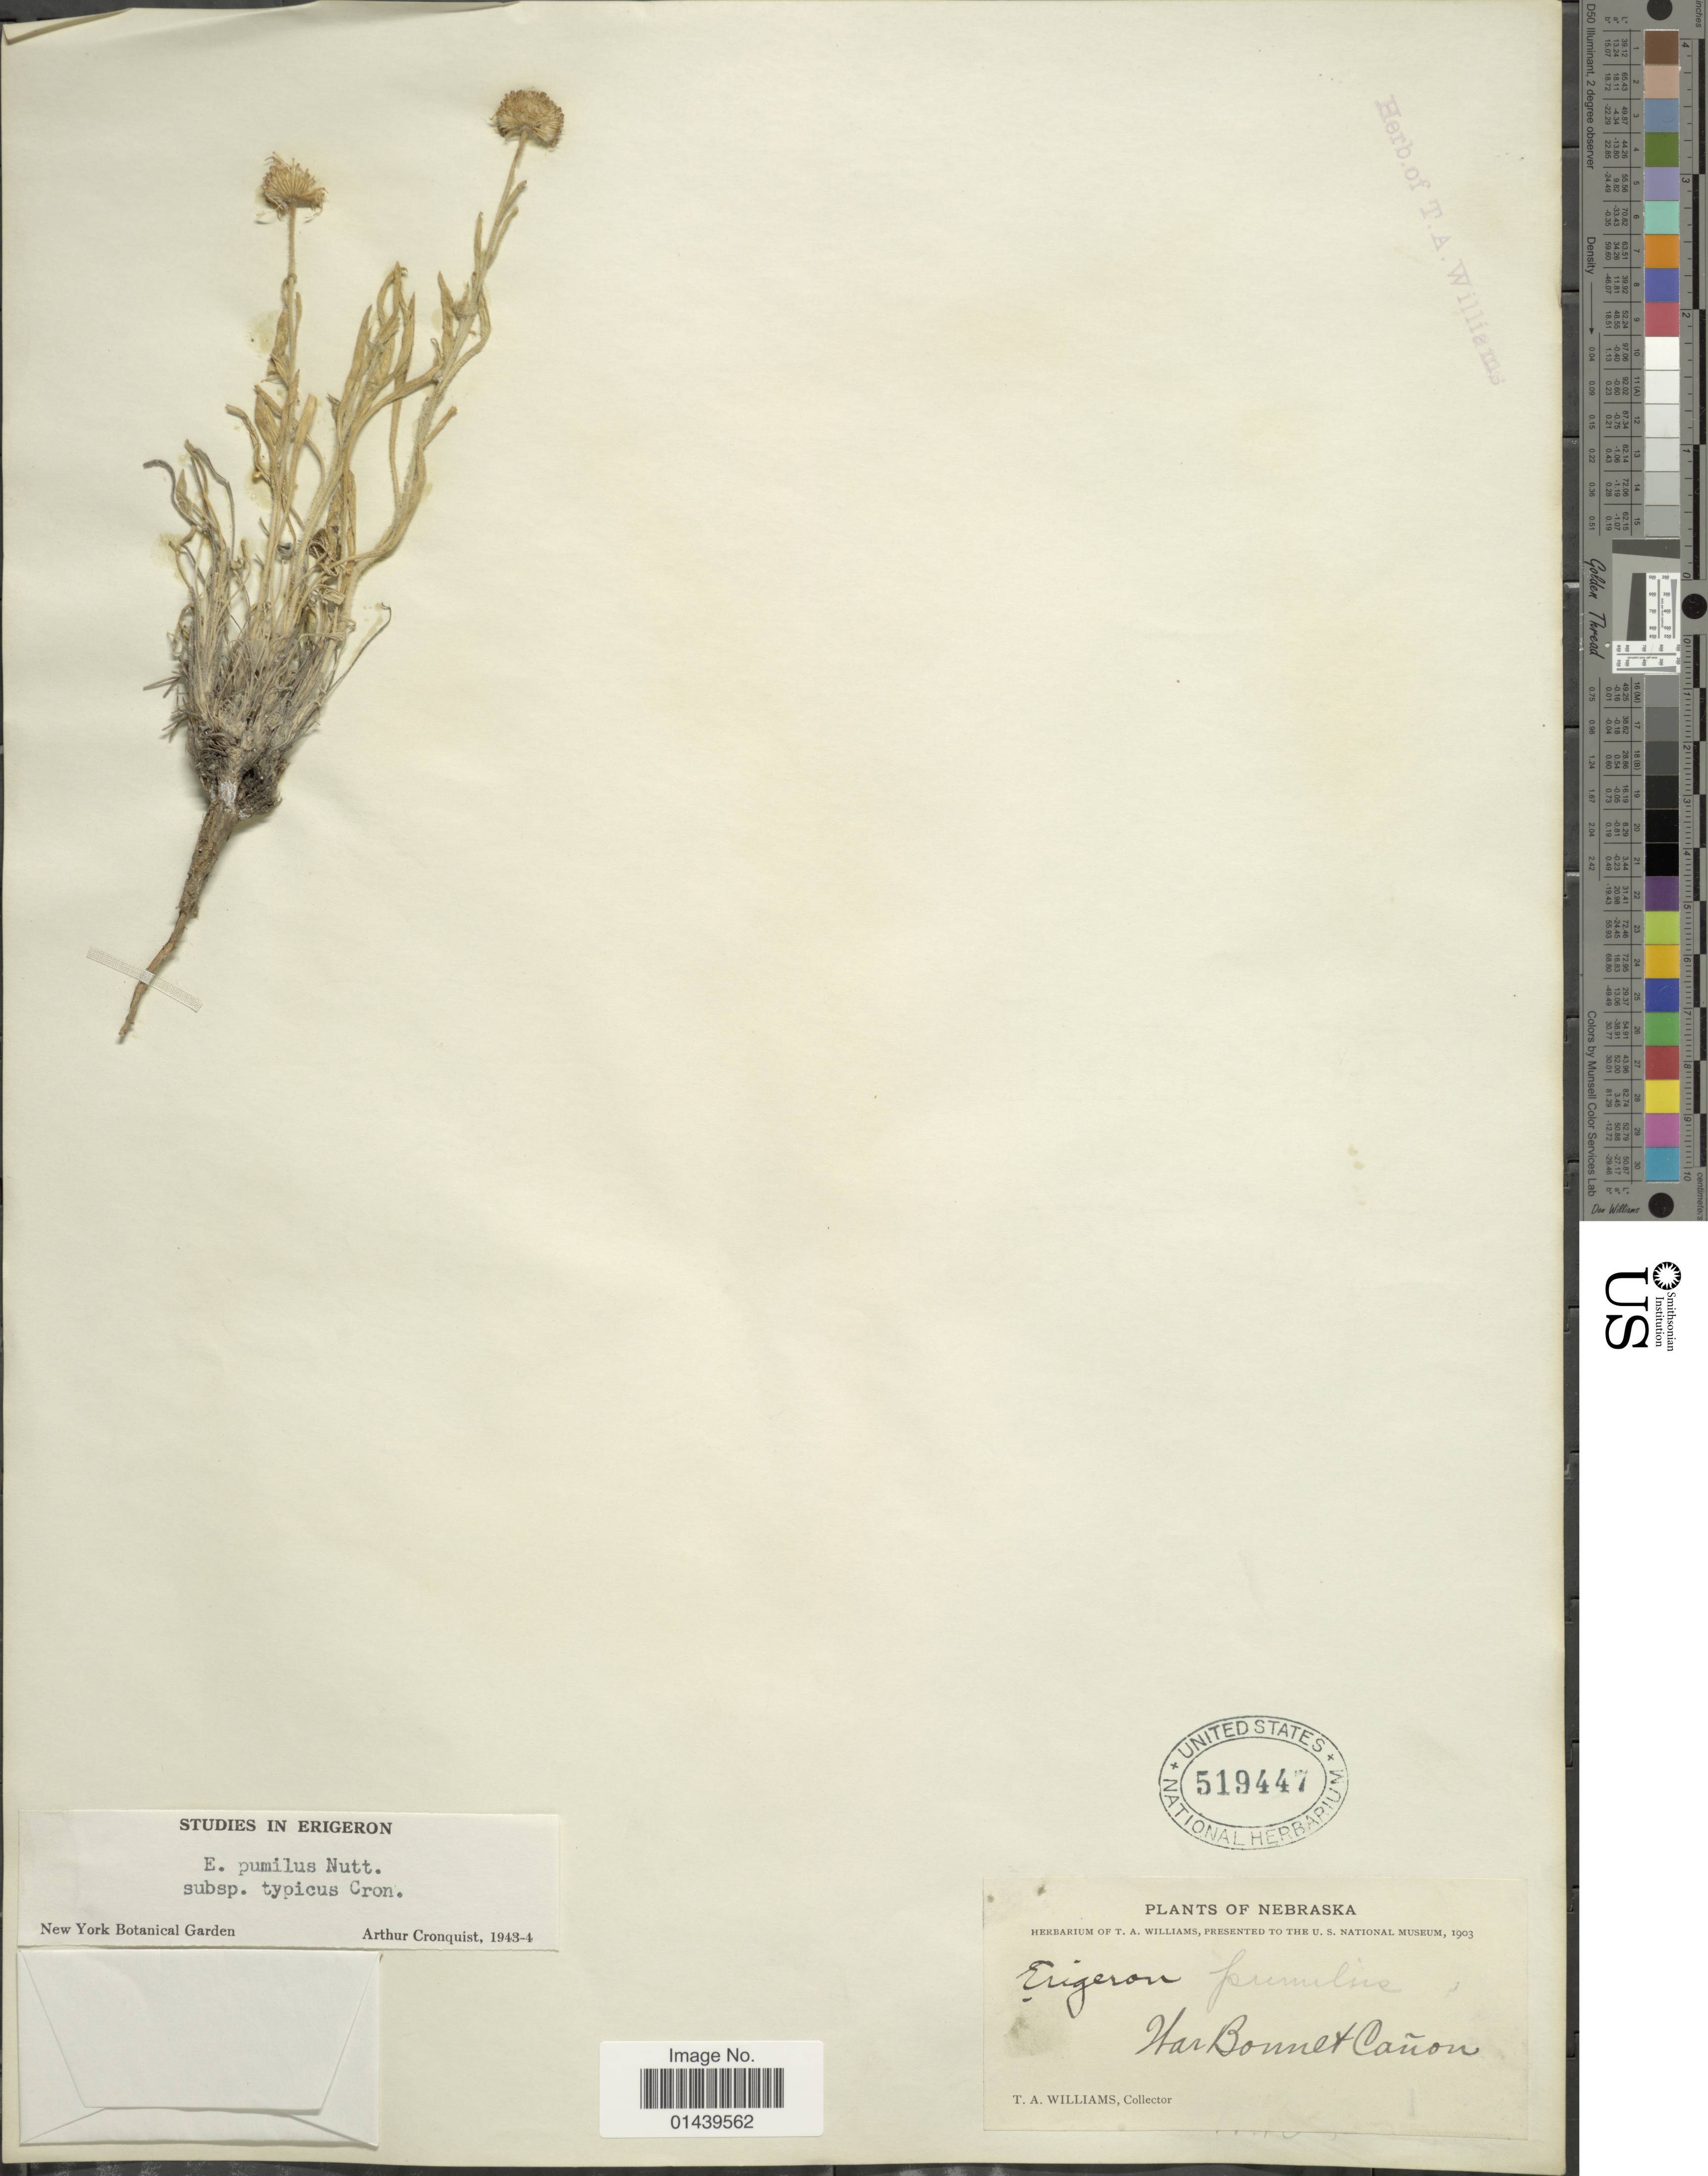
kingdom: Plantae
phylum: Tracheophyta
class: Magnoliopsida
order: Asterales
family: Asteraceae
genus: Erigeron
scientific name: Erigeron pumilus subsp. pumilus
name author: Nutt.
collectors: T. A. Williams (herbarium)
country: United States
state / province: Nebraska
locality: War Bonnet Cañon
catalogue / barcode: US 519447